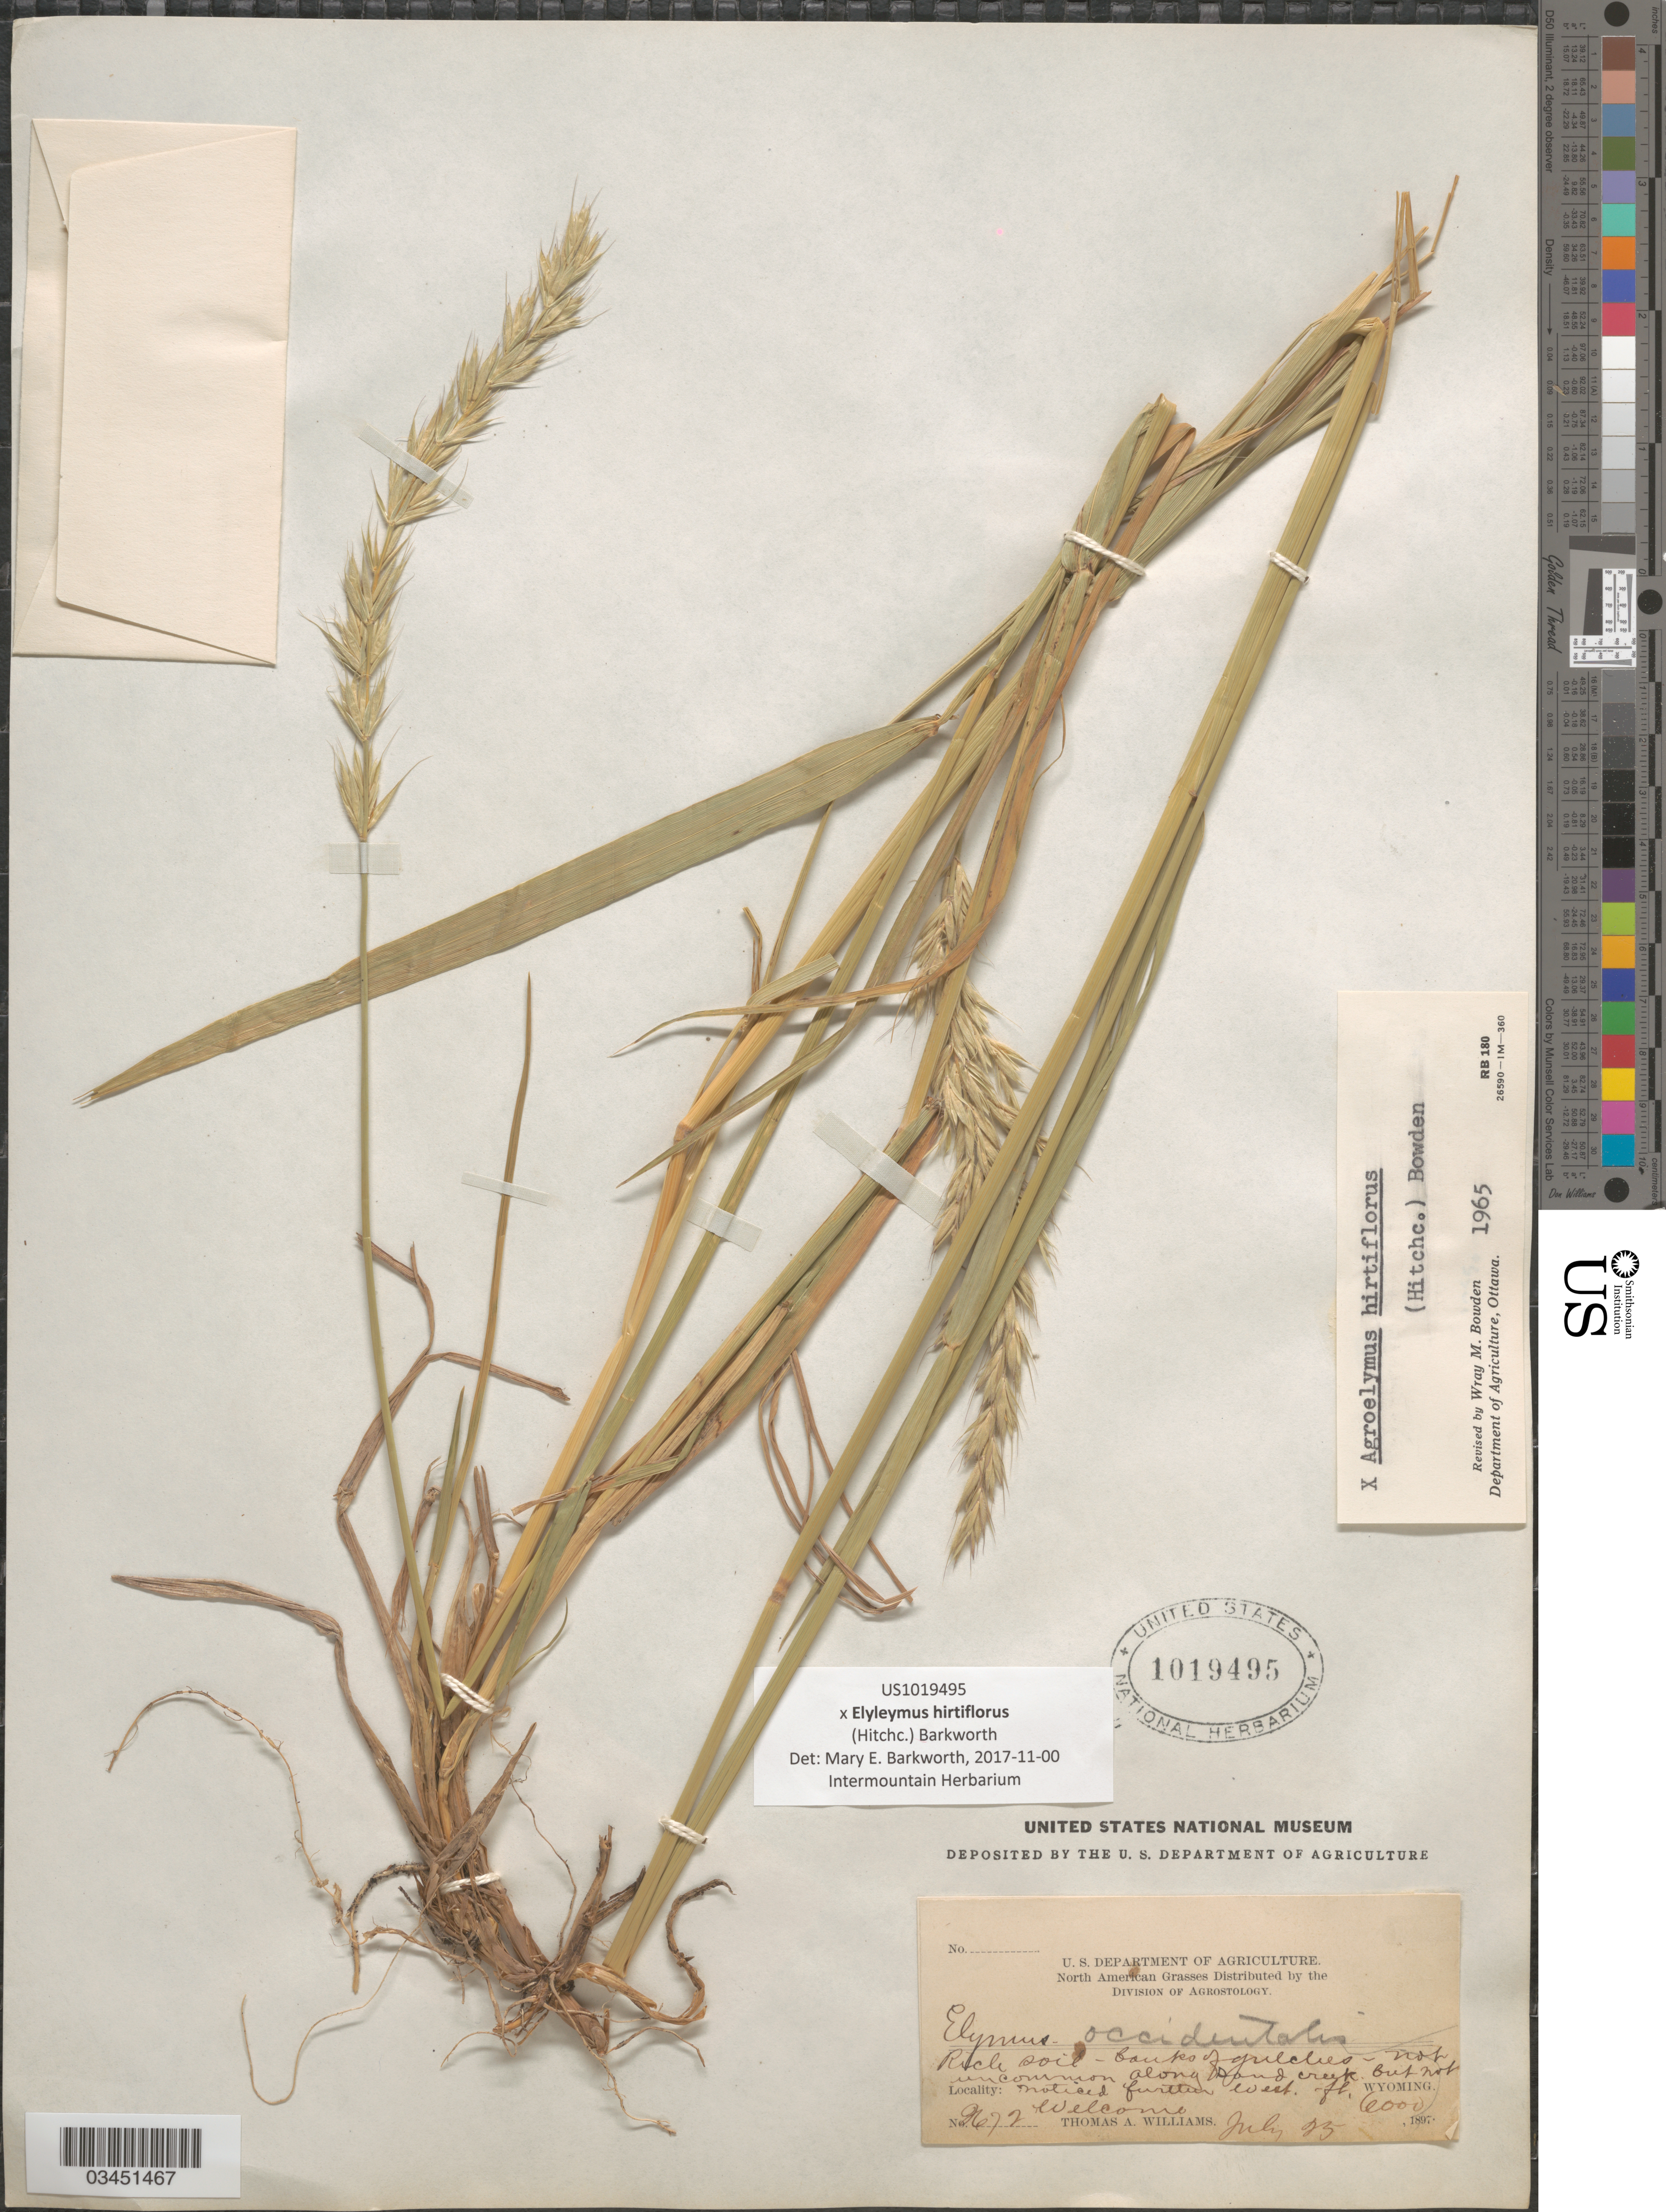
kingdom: Plantae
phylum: Tracheophyta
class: Liliopsida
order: Poales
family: Poaceae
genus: Elyleymus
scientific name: x Elyleymus hirtiflorus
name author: (Hitchc.) Barkworth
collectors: T. A. Williams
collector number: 2672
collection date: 1897-07-25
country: United States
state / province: Wyoming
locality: Welcome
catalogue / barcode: US 1019495